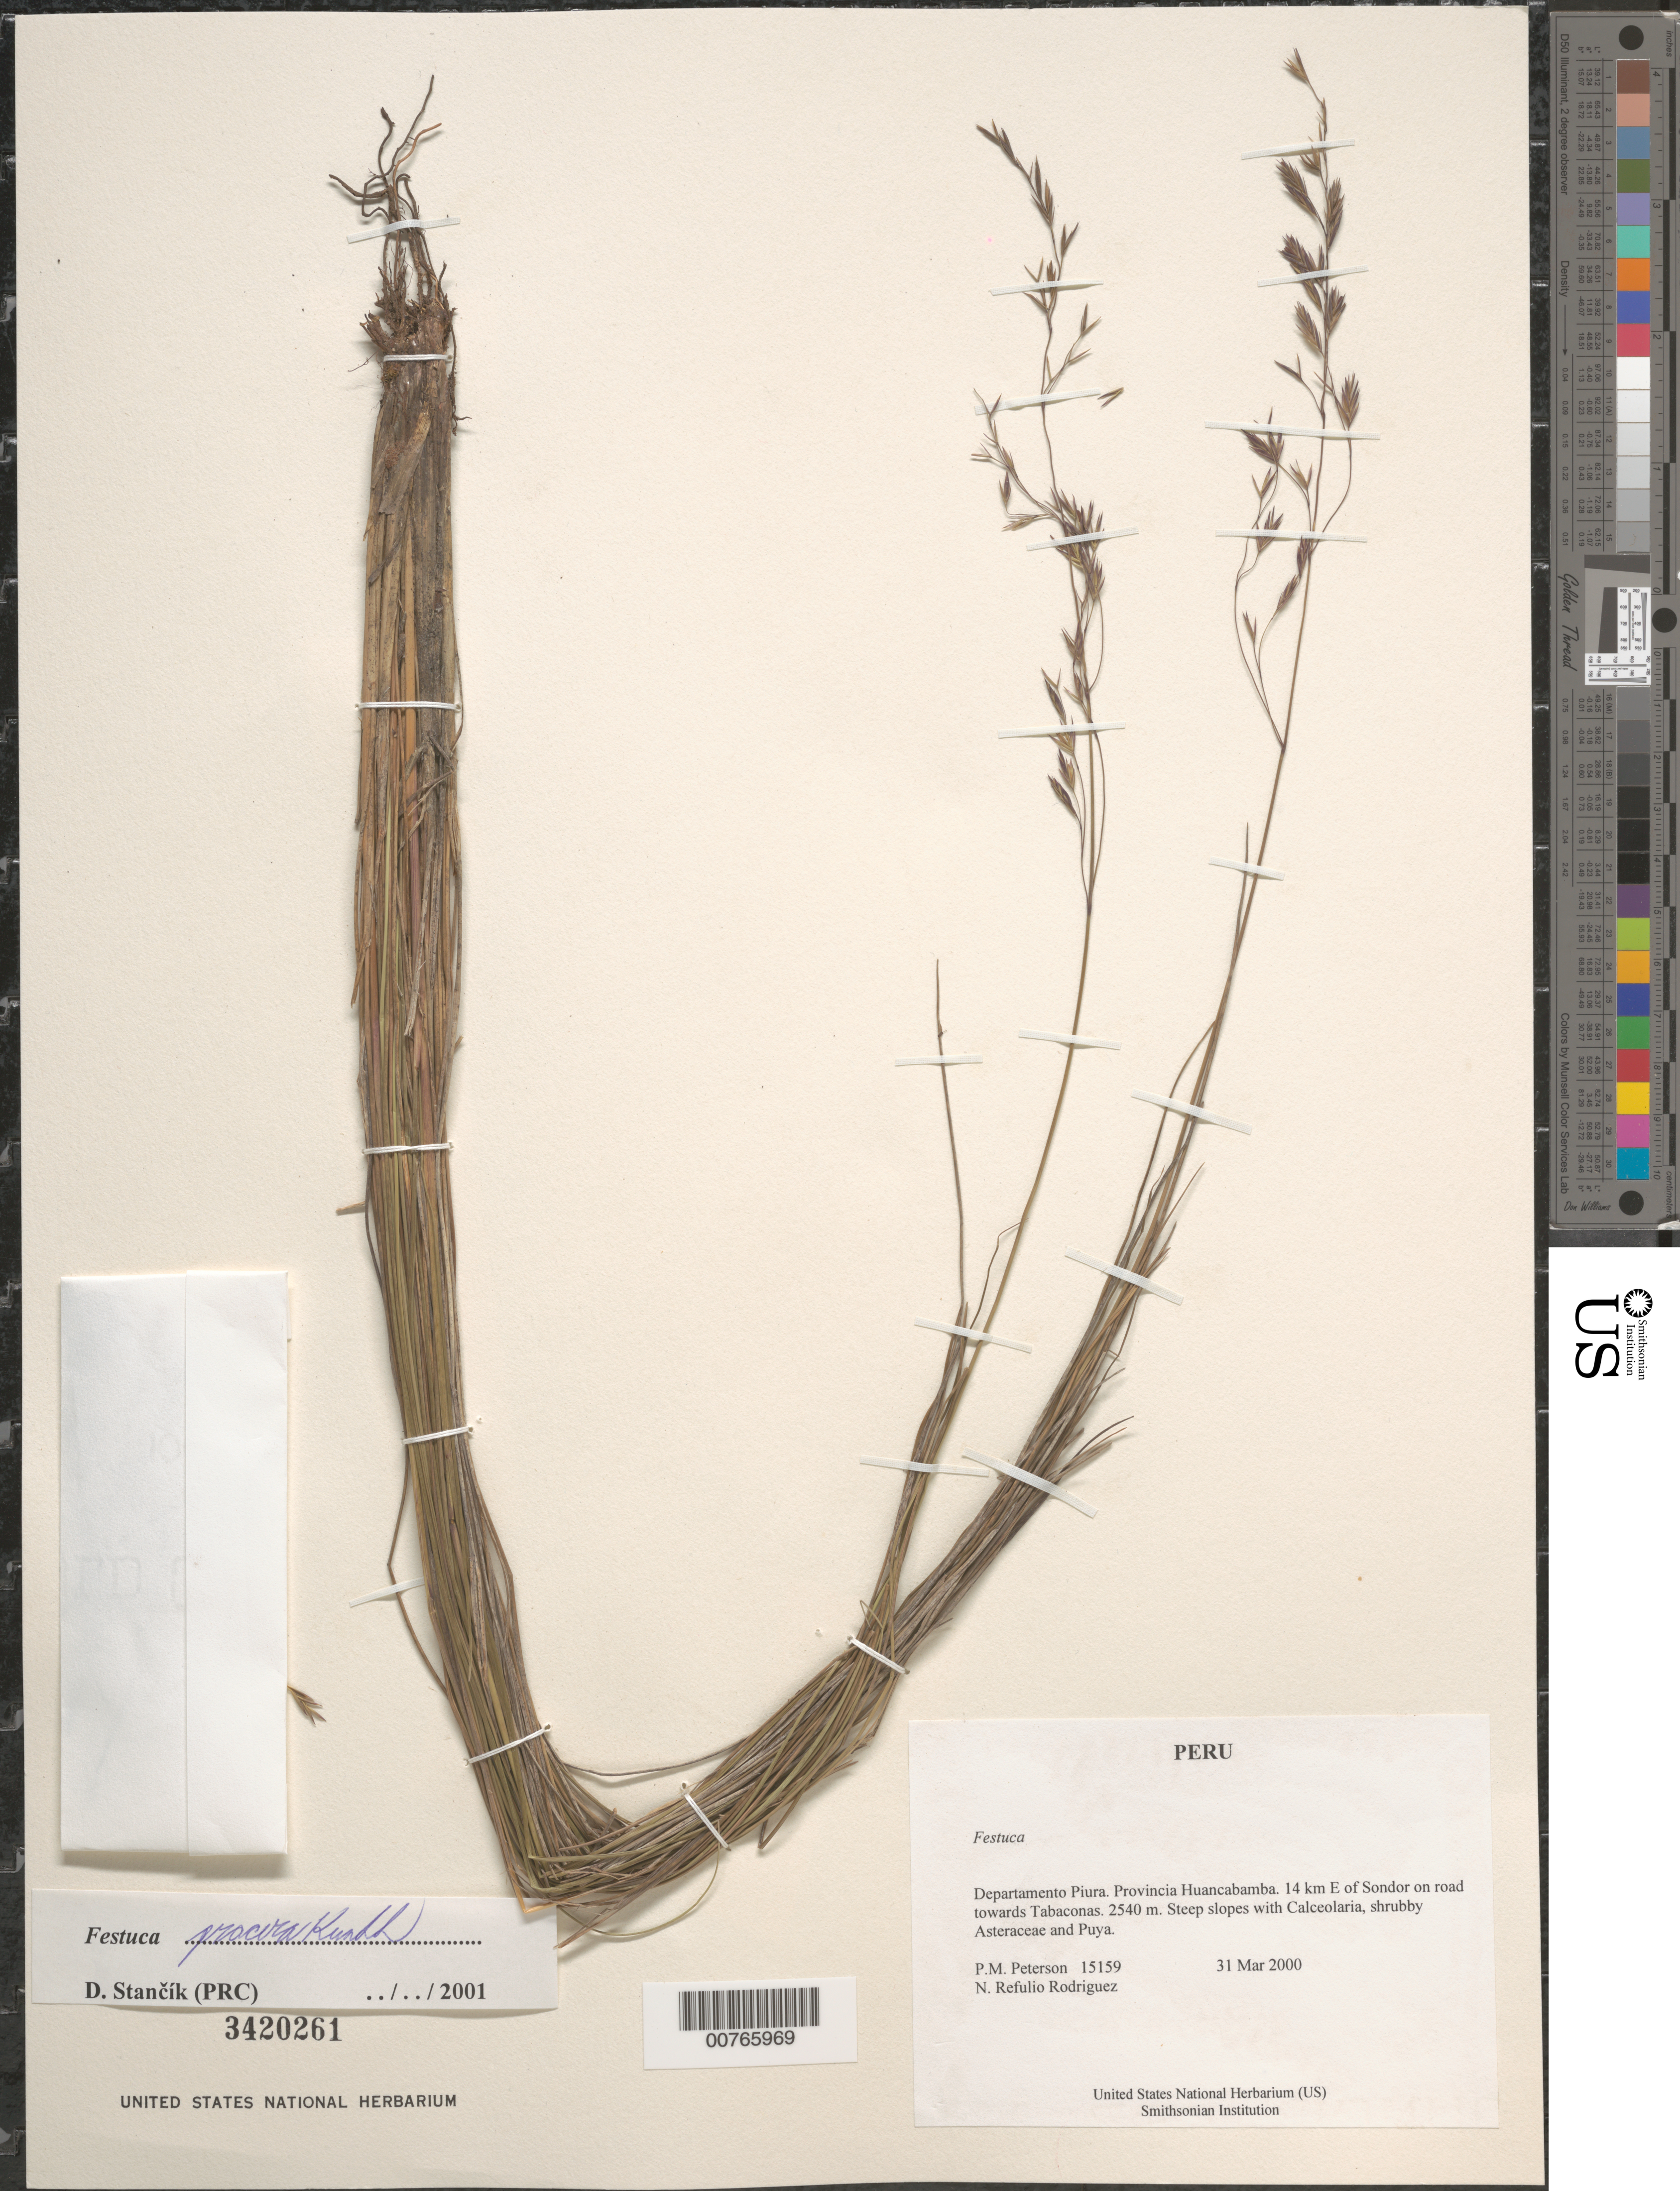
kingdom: Plantae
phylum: Tracheophyta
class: Liliopsida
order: Poales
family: Poaceae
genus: Festuca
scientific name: Festuca procera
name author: Kunth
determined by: Stancik, D.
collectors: P. M. Peterson & N. Refulio-Rodríguez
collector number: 15159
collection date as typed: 31 Mar 2000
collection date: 2000-03-31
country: Peru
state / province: Piura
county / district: Huancabamba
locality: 14 km E of Sondor on road towards Tabaconas.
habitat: Steep slopes with Calceolaria, shruby Asteraceae and Puya.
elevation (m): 2540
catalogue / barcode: US 3420261